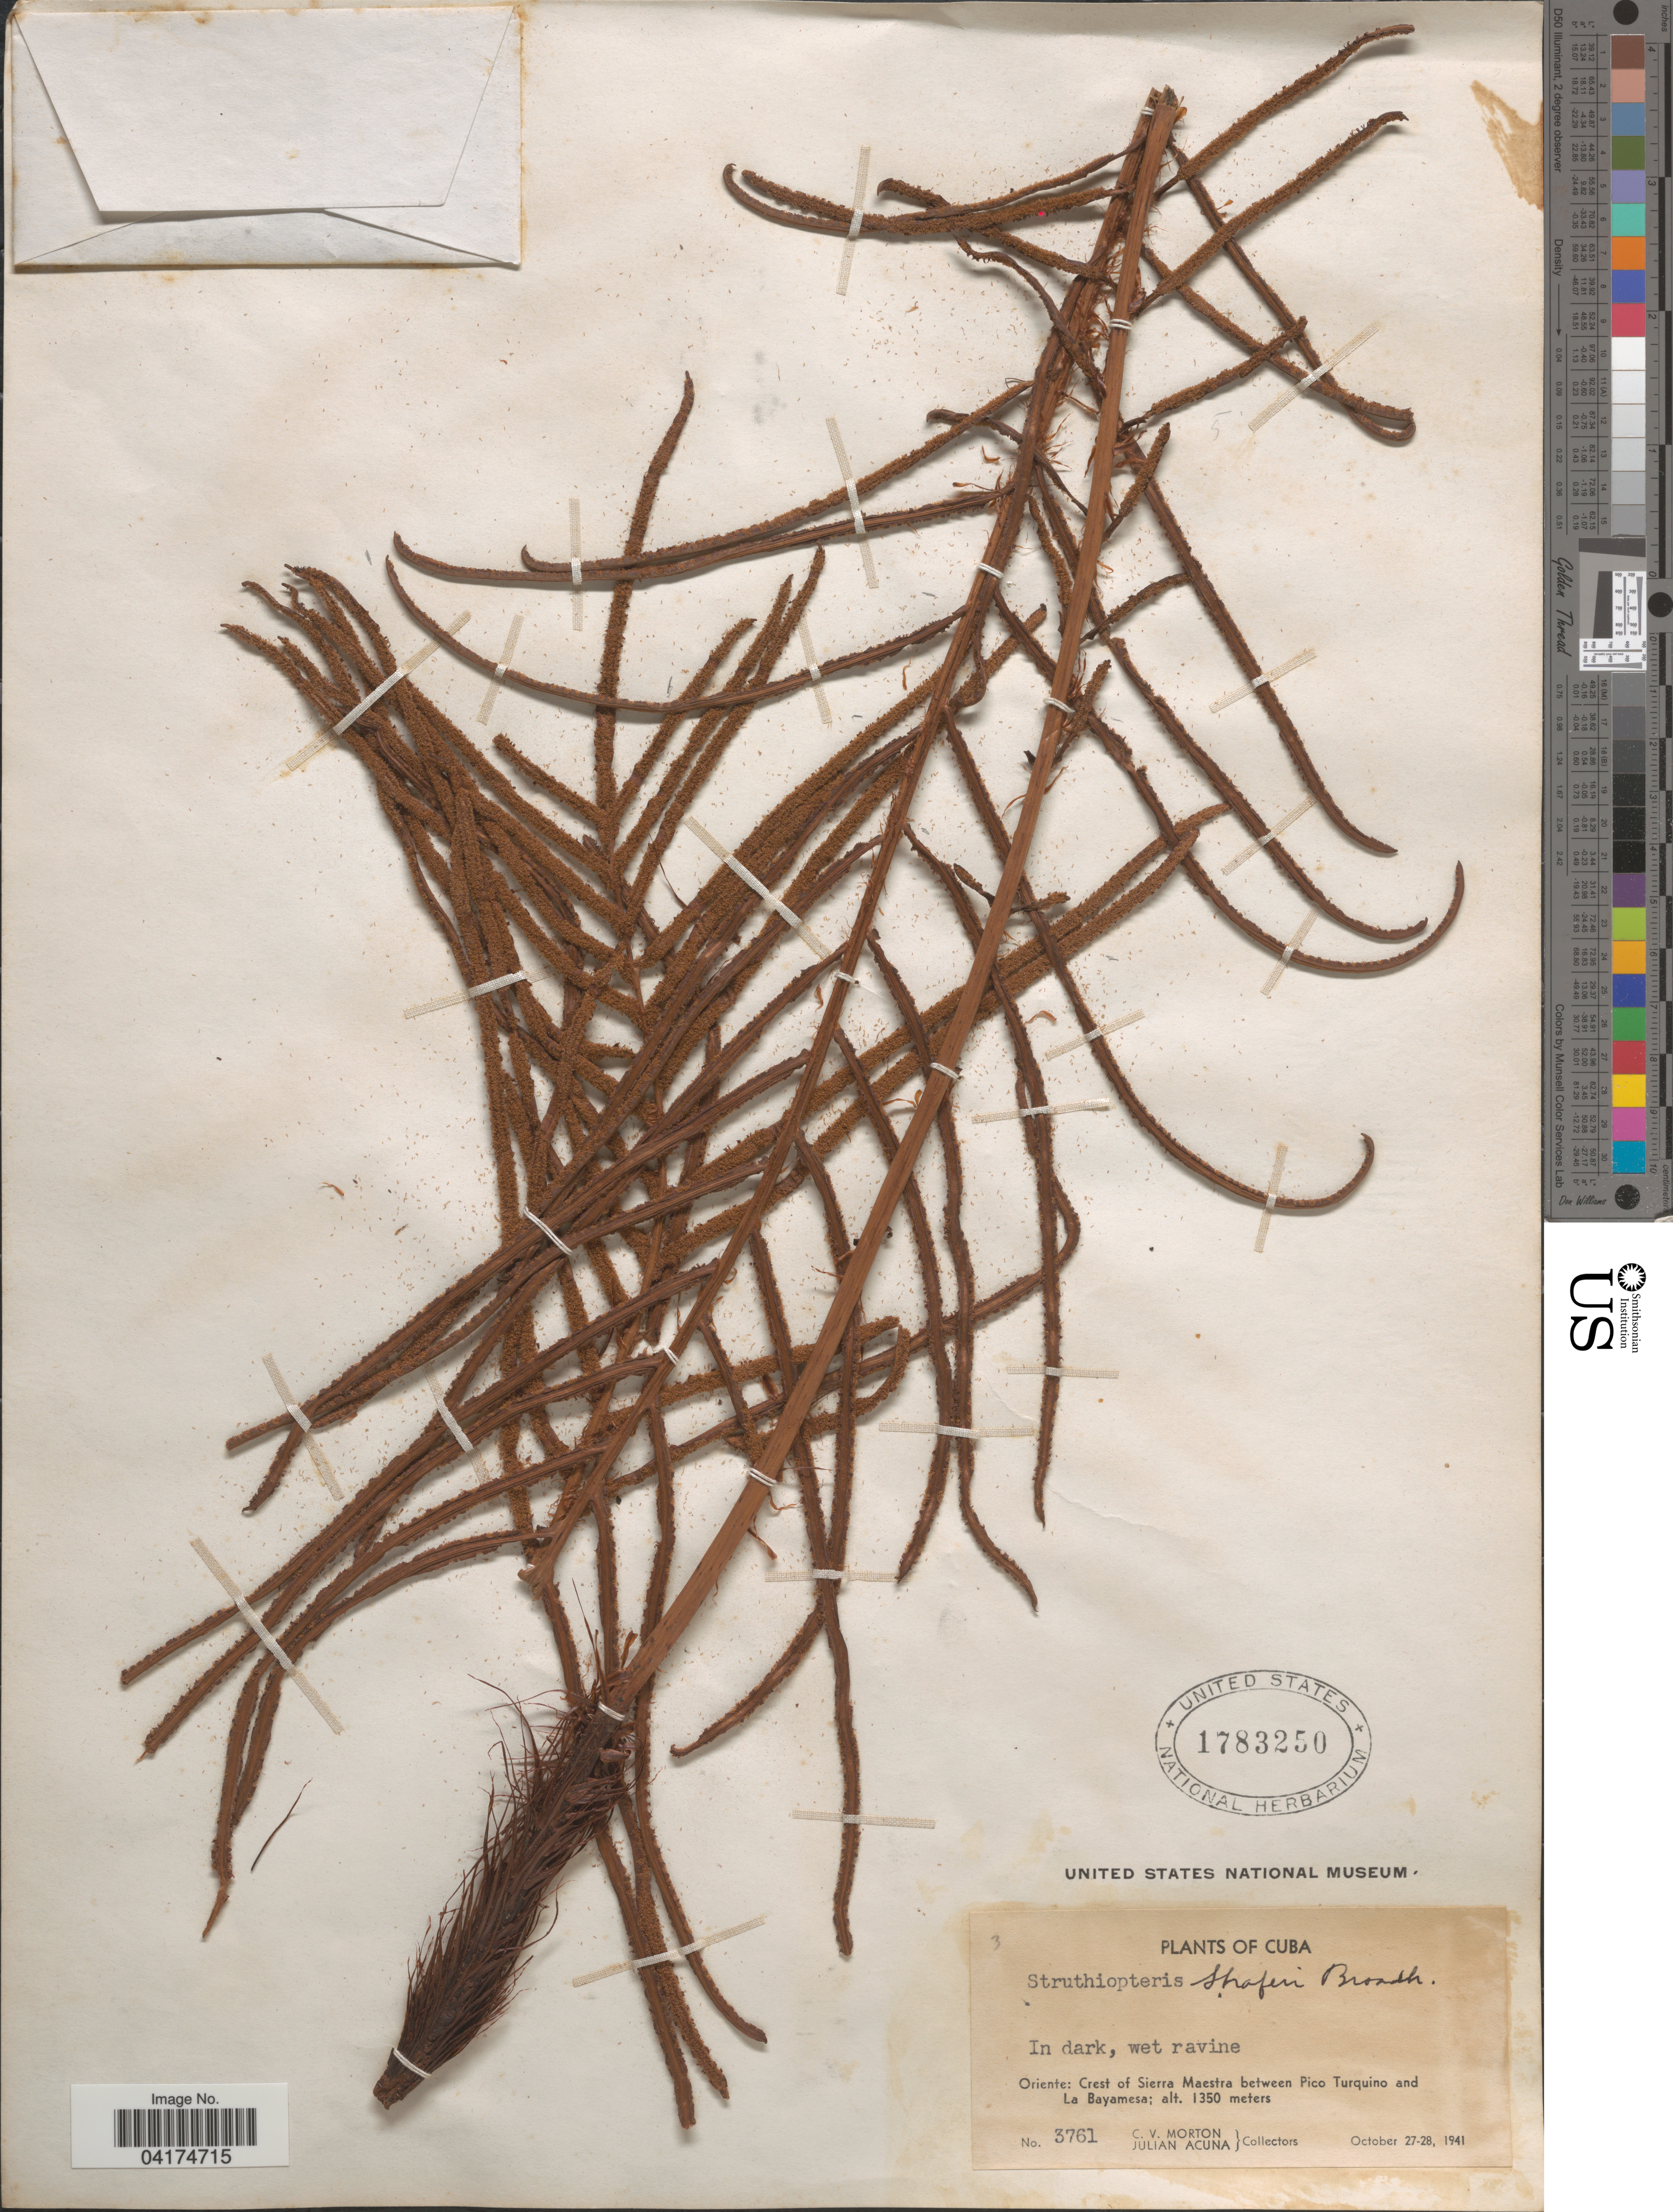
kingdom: Plantae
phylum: Tracheophyta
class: Polypodiopsida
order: Polypodiales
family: Blechnaceae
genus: Struthiopteris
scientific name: Struthiopteris shaferi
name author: Broadh.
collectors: C. V. Morton & R. Acuña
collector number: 3761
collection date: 1941-10-27/1941-10-28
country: Cuba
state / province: Oriente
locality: Crest of Sierra Maestra between Pico Turquino and La Bayamesa.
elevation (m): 1350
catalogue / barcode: US 1783250